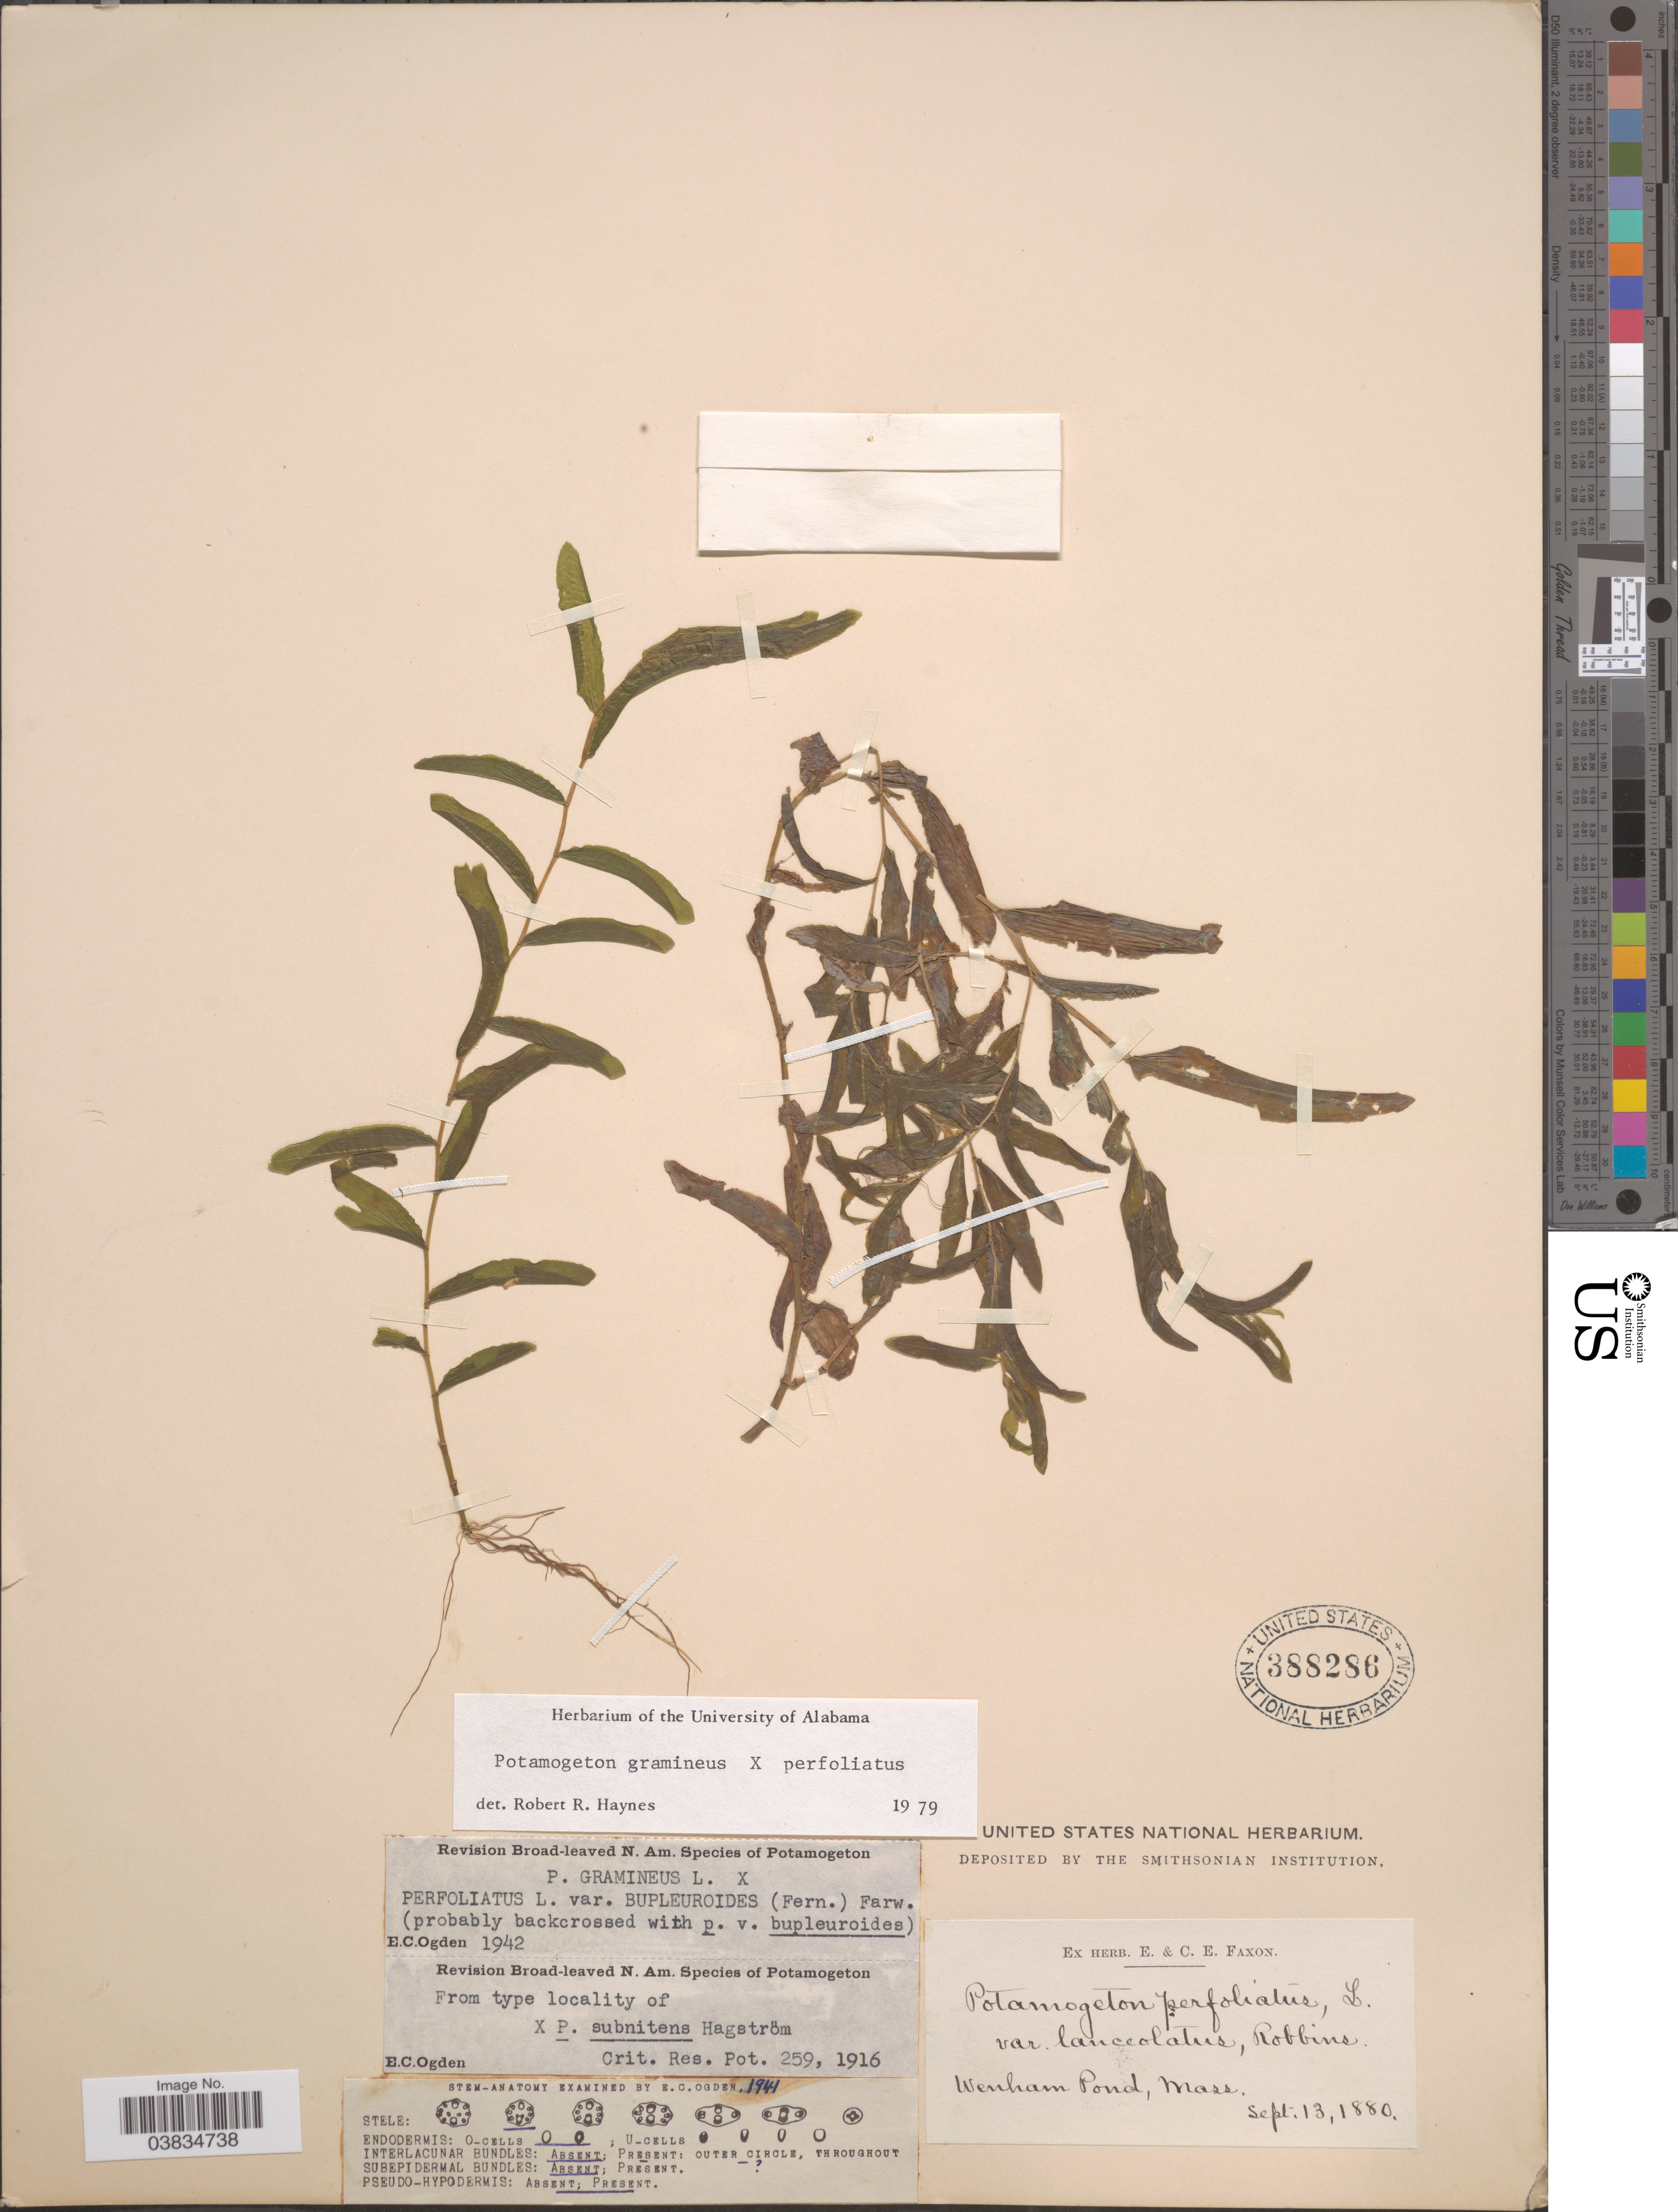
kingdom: Plantae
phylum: Tracheophyta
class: Liliopsida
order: Alismatales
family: Potamogetonaceae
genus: Potamogeton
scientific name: Potamogeton gramineus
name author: L.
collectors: ex herb. E. & C.E. Faxon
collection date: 1880-09-13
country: United States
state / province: Massachusetts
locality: Wenham Pond.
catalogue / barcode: US 388286